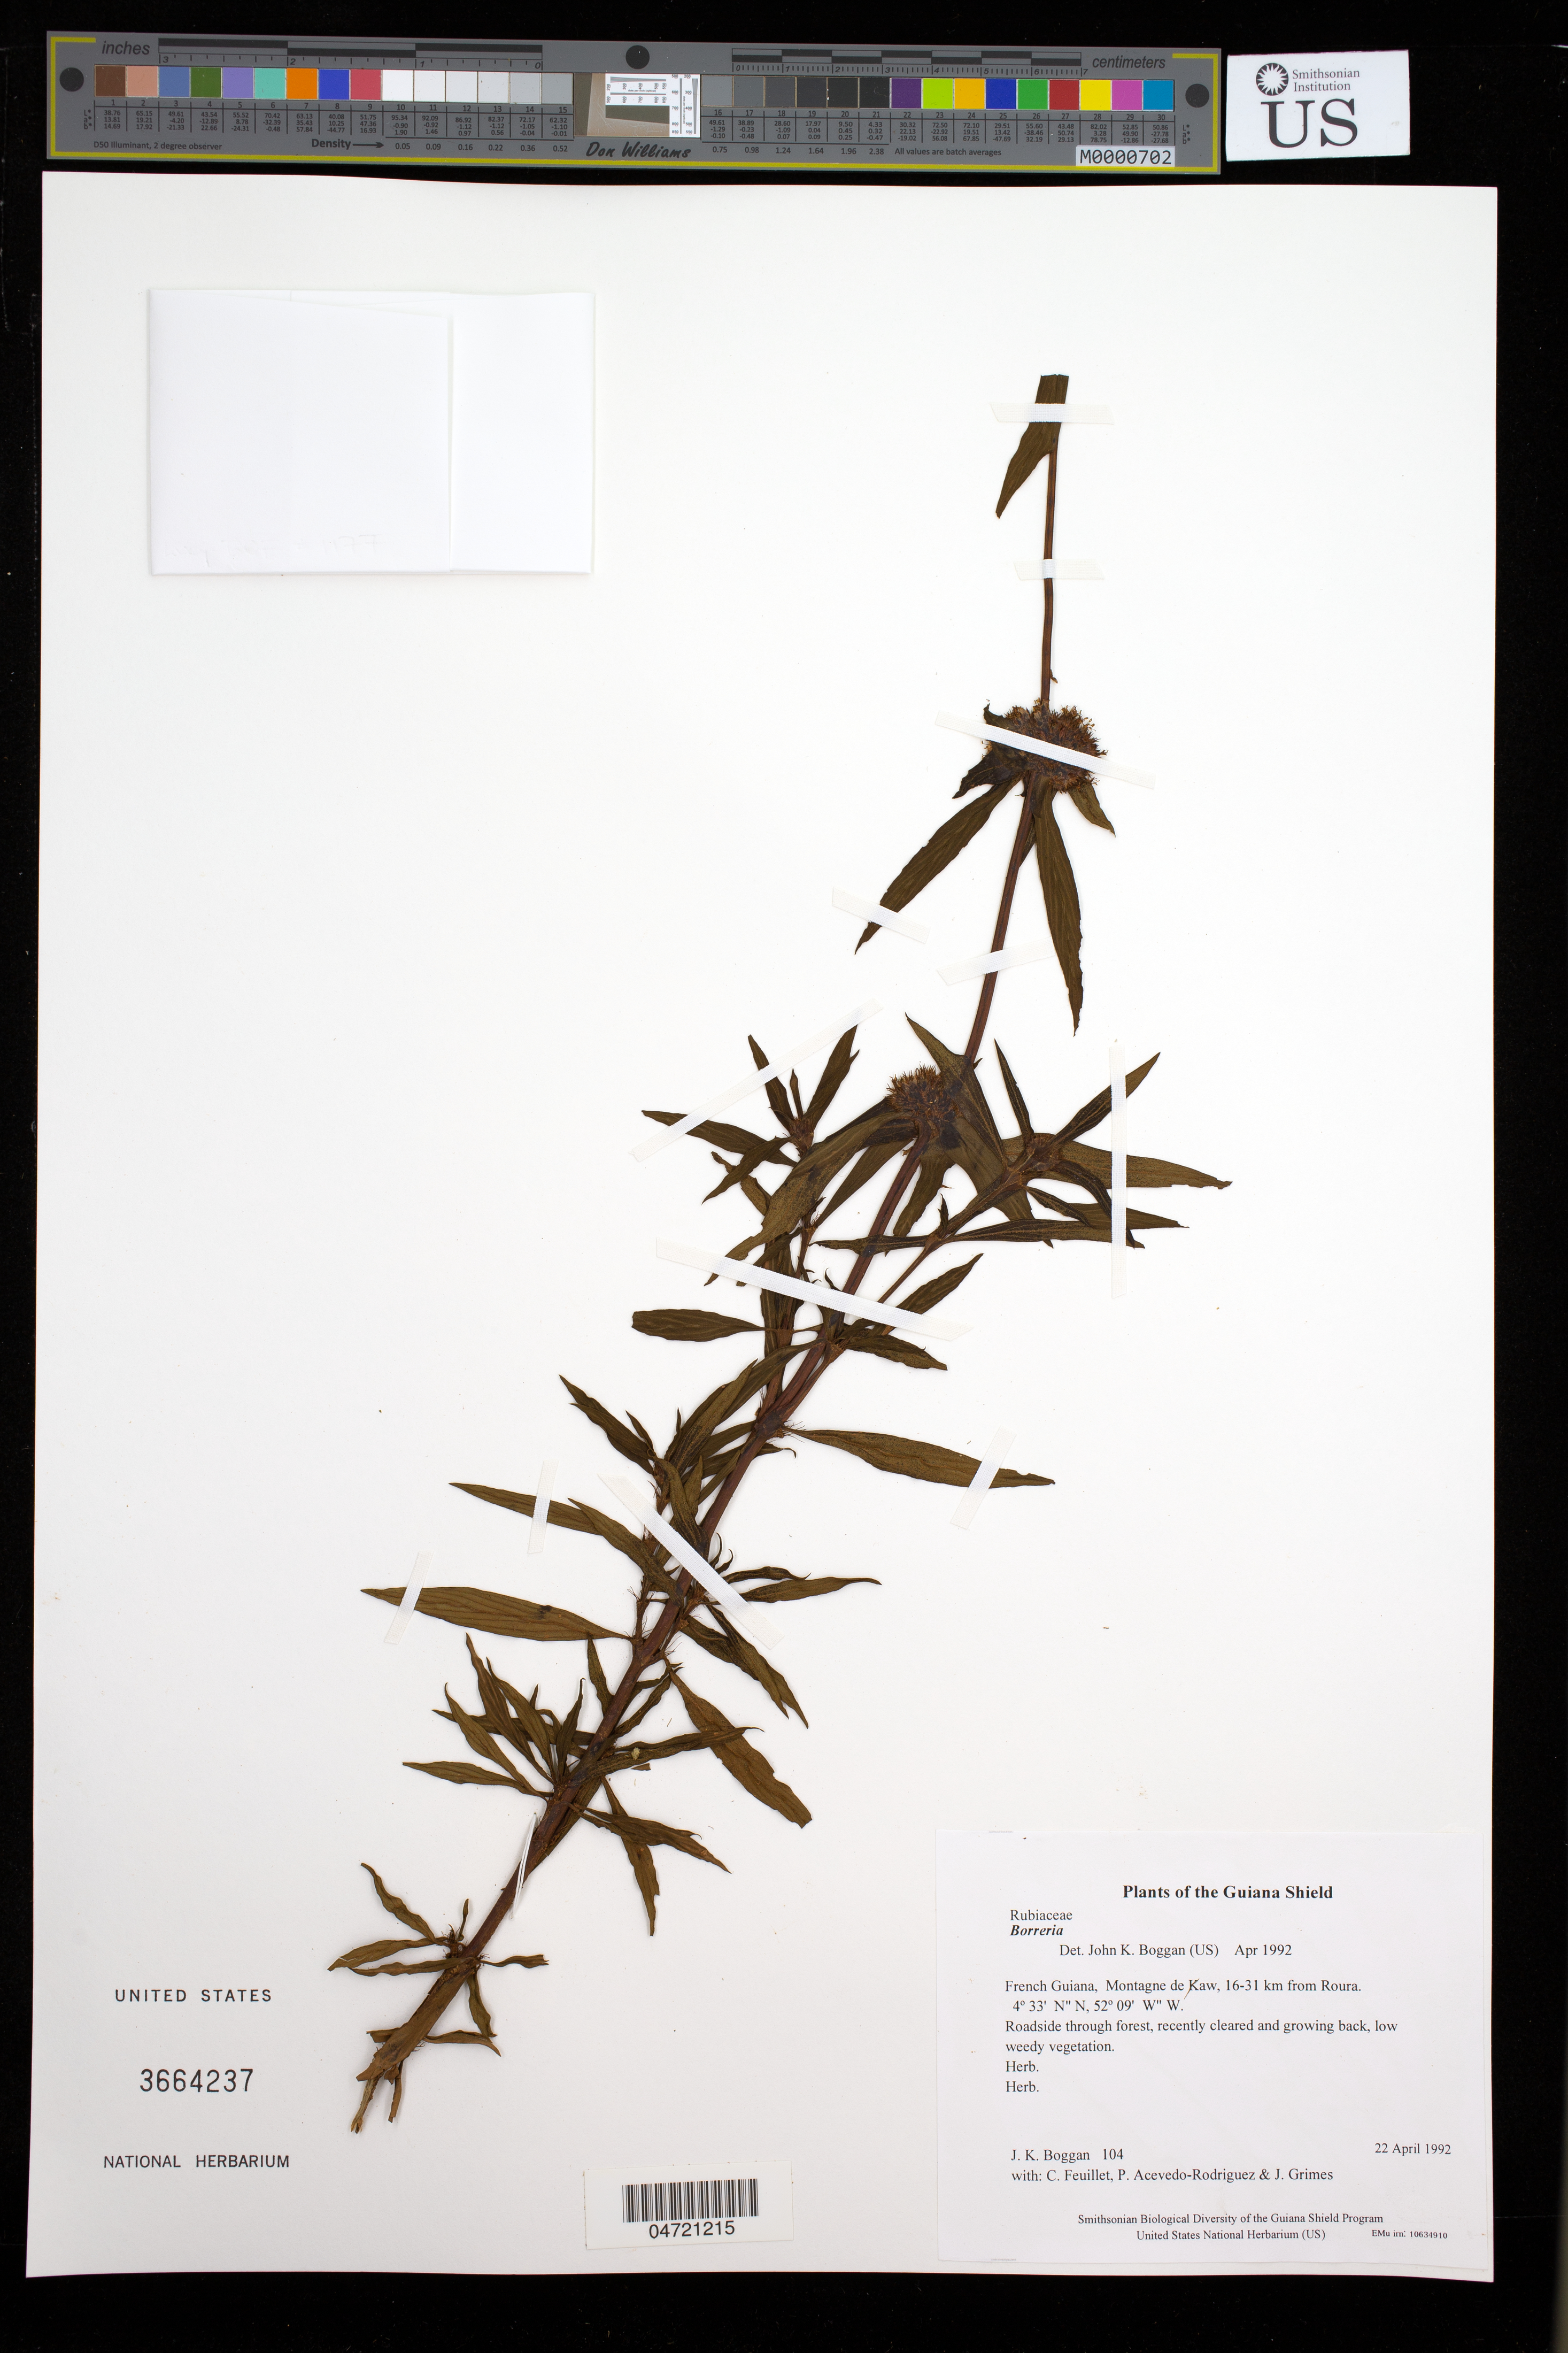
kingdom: Plantae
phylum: Tracheophyta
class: Magnoliopsida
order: Gentianales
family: Rubiaceae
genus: Borreria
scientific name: Borreria sp.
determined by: Boggan, J. K., (US), NMNH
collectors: J. K. Boggan, C. Feuillet, P. Acevedo-Rodr. & J. Grimes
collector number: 104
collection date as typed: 22 April 1992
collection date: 1992-04-22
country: French Guiana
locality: Montagne de Kaw, 16-31 km from Roura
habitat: Roadside through forest, recently cleared and growing back, low weedy vegetation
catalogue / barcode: US 3664237